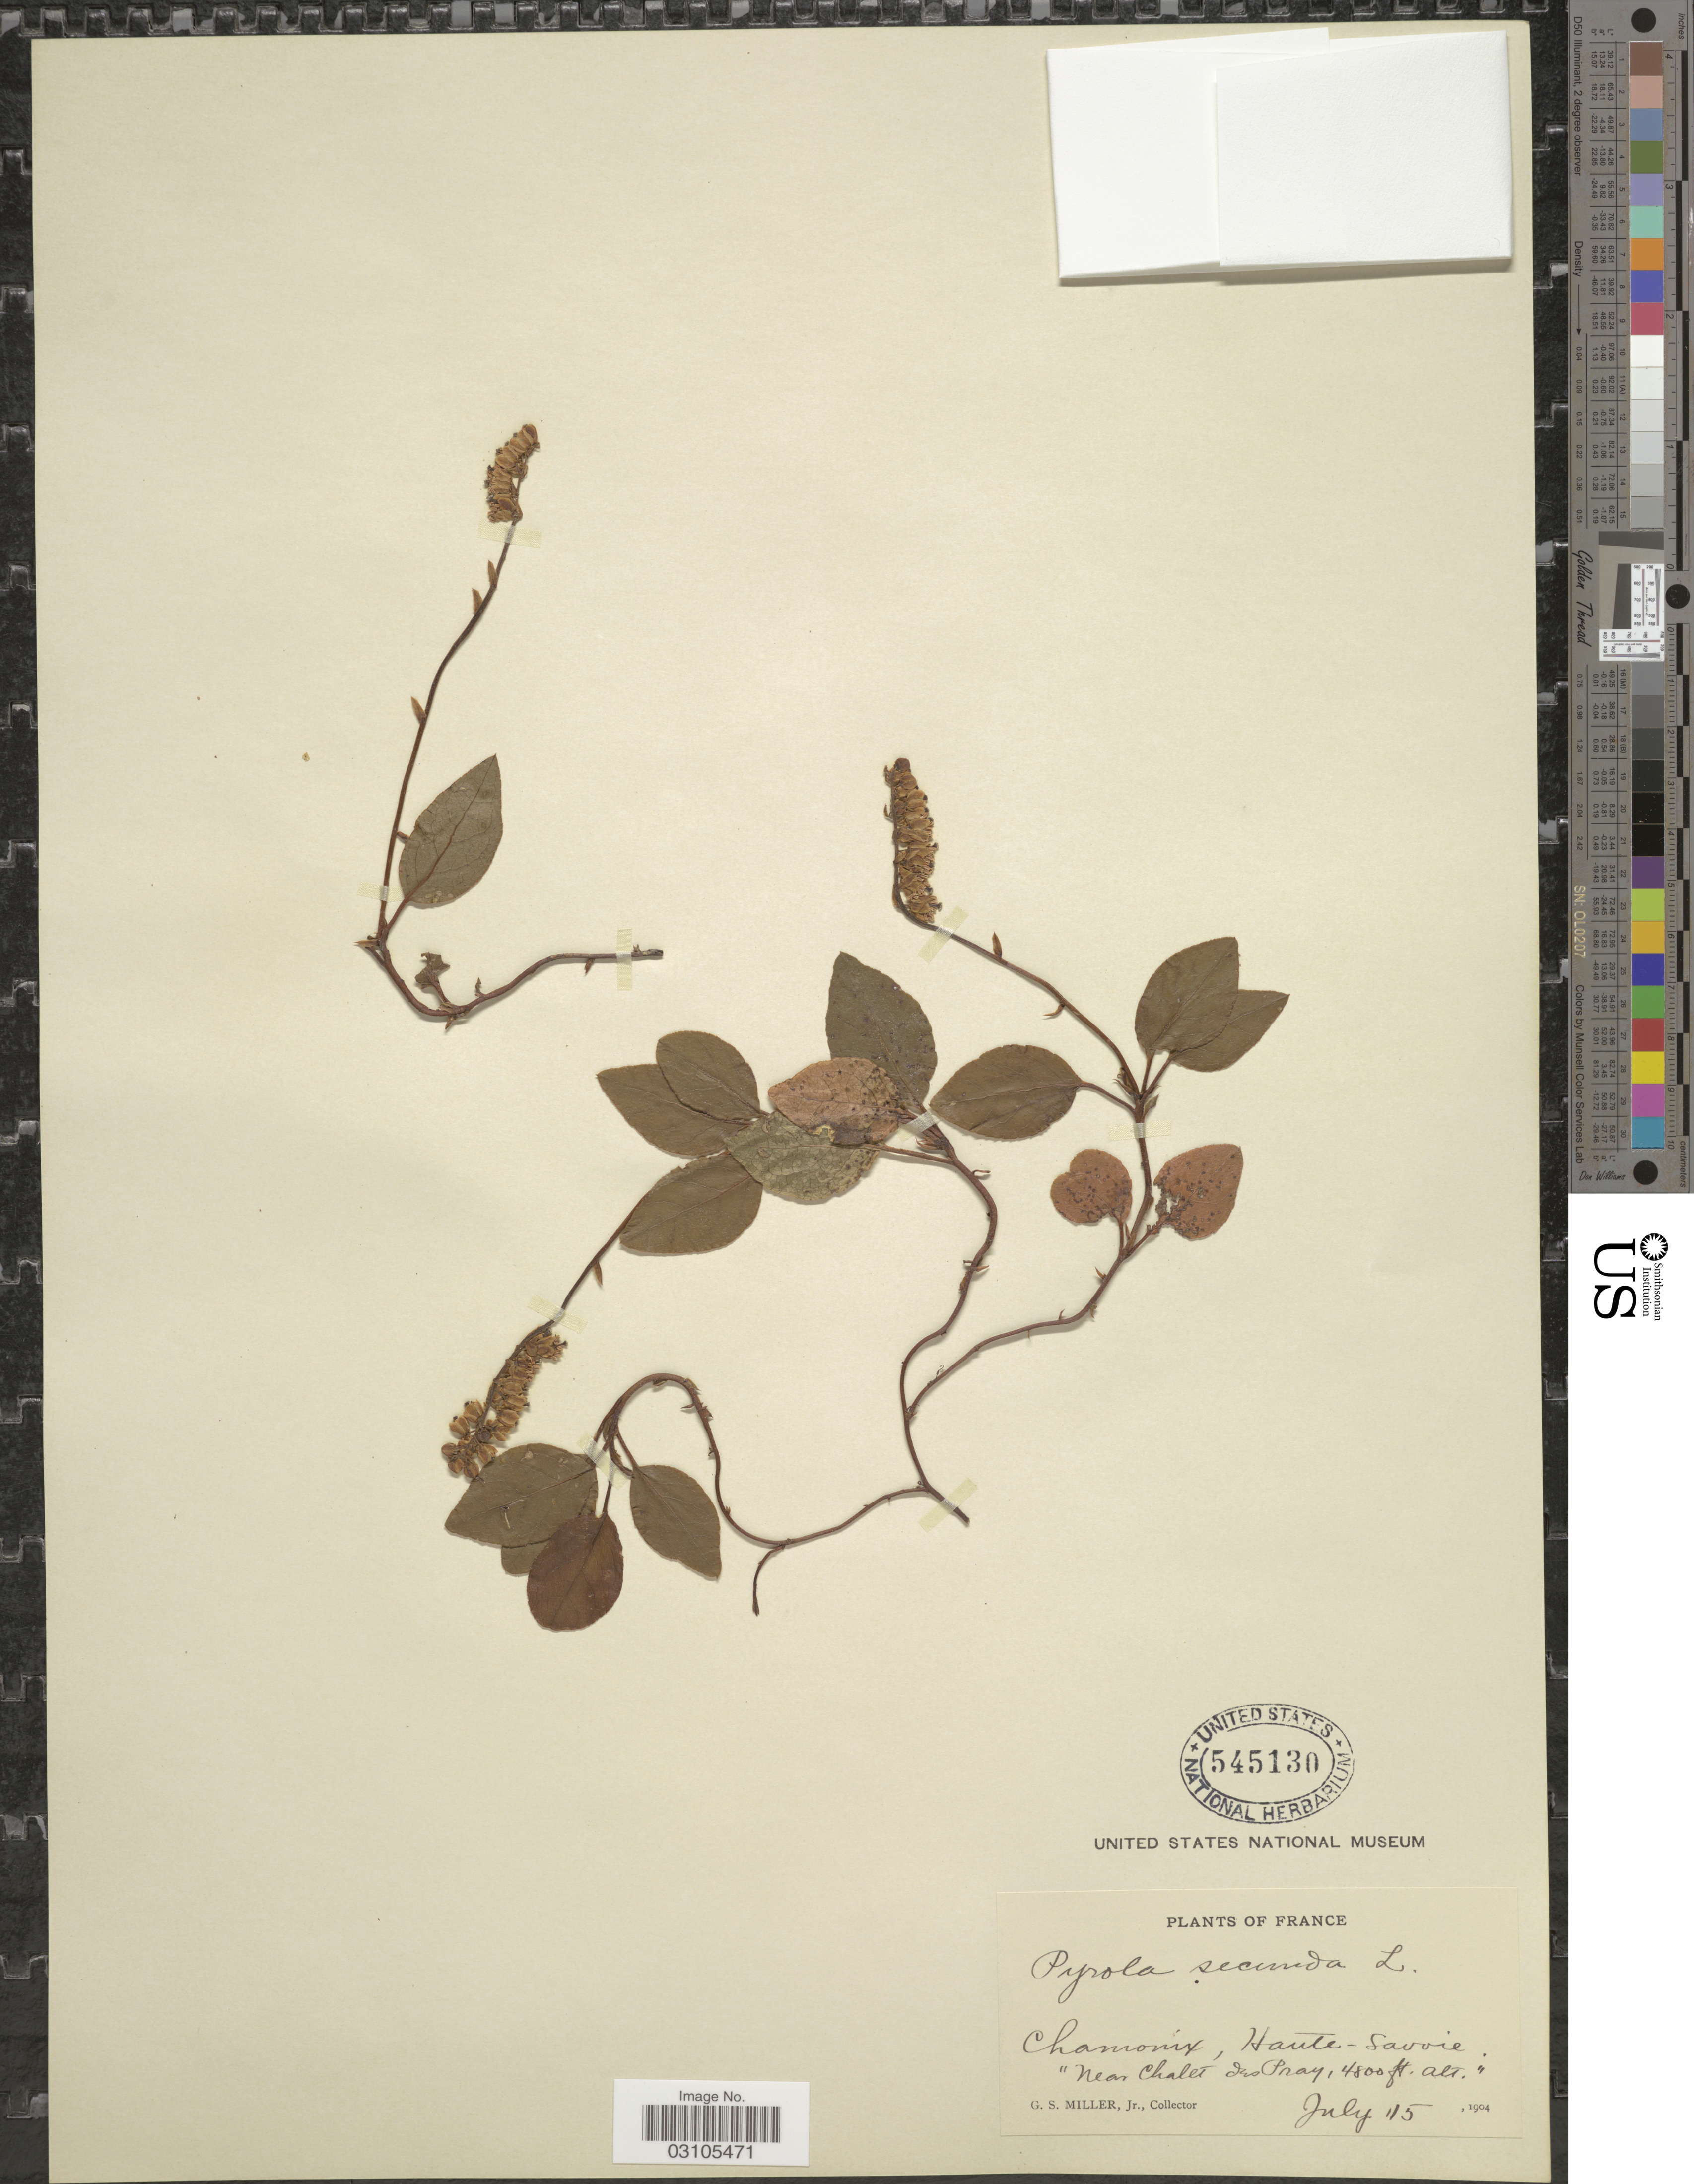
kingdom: Plantae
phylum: Tracheophyta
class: Magnoliopsida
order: Ericales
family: Ericaceae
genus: Orthilia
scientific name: Orthilia secunda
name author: (L.) House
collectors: G. S. Miller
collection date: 1904-07-15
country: France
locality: Chamonix, Haute-Savoie. 'Near Chalet des Pray'.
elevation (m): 1463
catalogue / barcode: US 545130